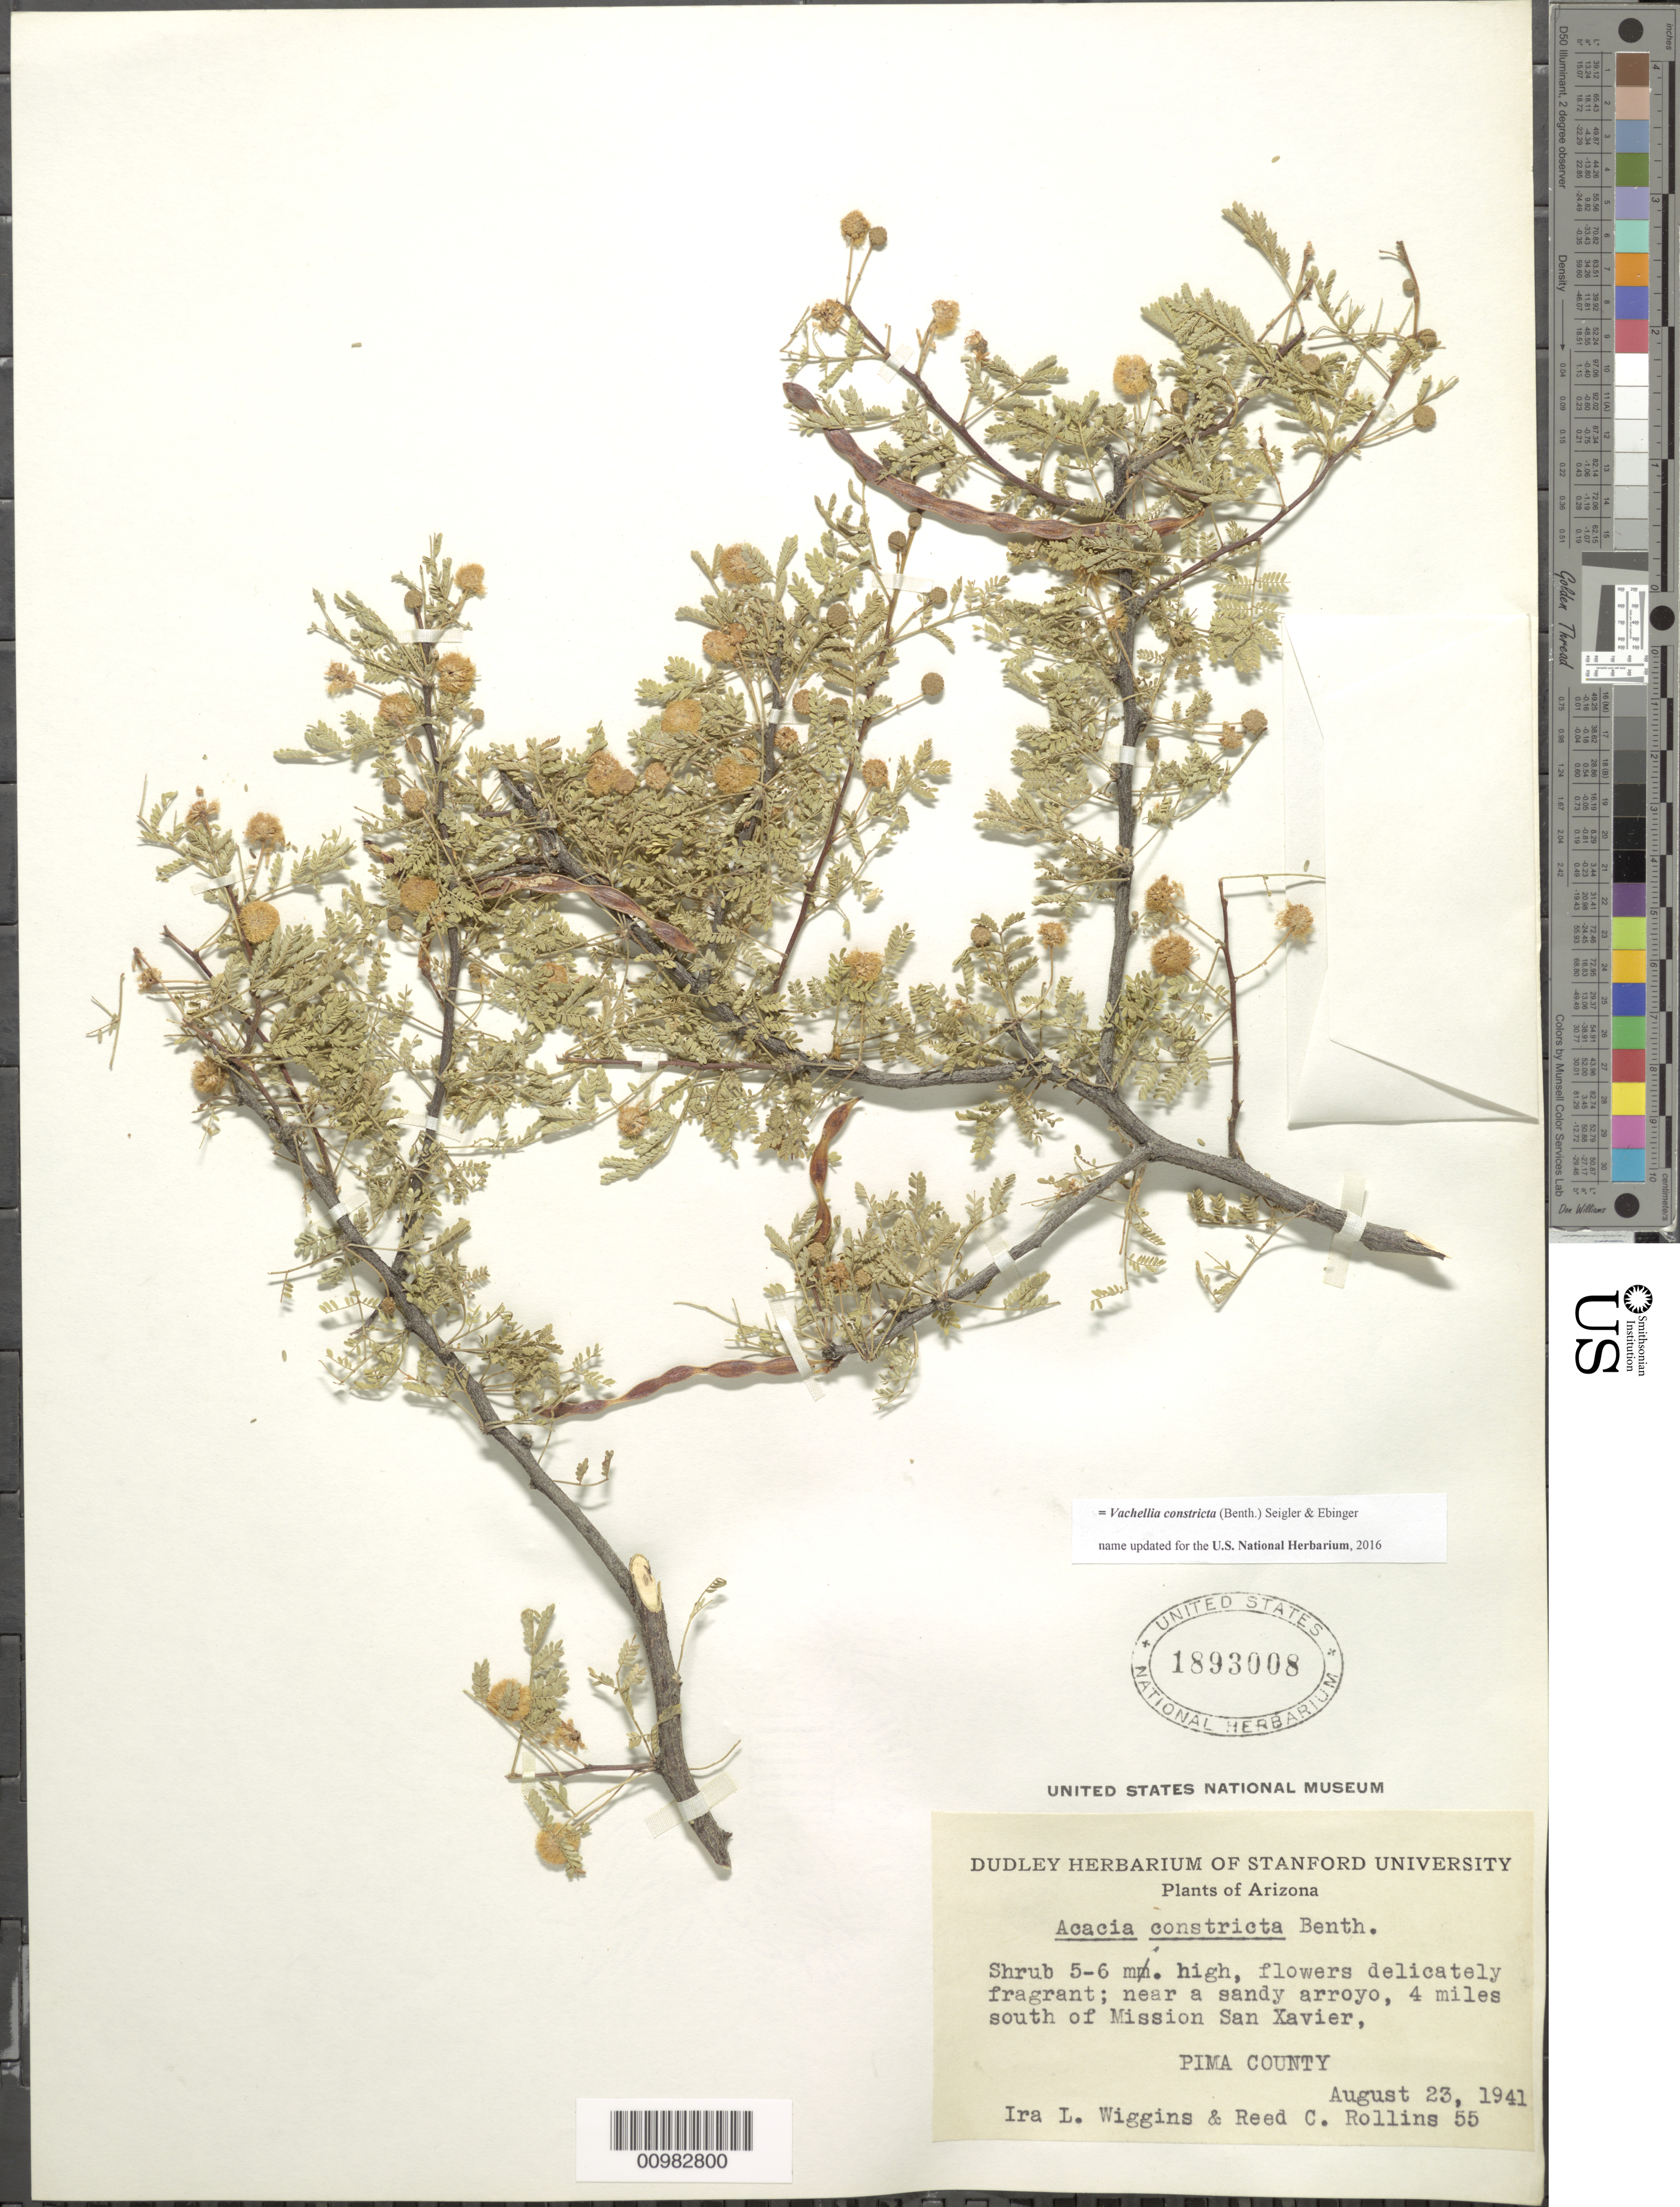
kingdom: Plantae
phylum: Tracheophyta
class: Magnoliopsida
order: Fabales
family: Fabaceae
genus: Vachellia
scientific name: Vachellia constricta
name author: (Benth.) Seigler & Ebinger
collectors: I. L. Wiggins & R. C. Rollins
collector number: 55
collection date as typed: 23 Aug 1941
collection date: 1941-08-23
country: United States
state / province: Arizona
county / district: Pima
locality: near sandy arroyo, 4 miles south of Mission San Xavier.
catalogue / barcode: US 1893008